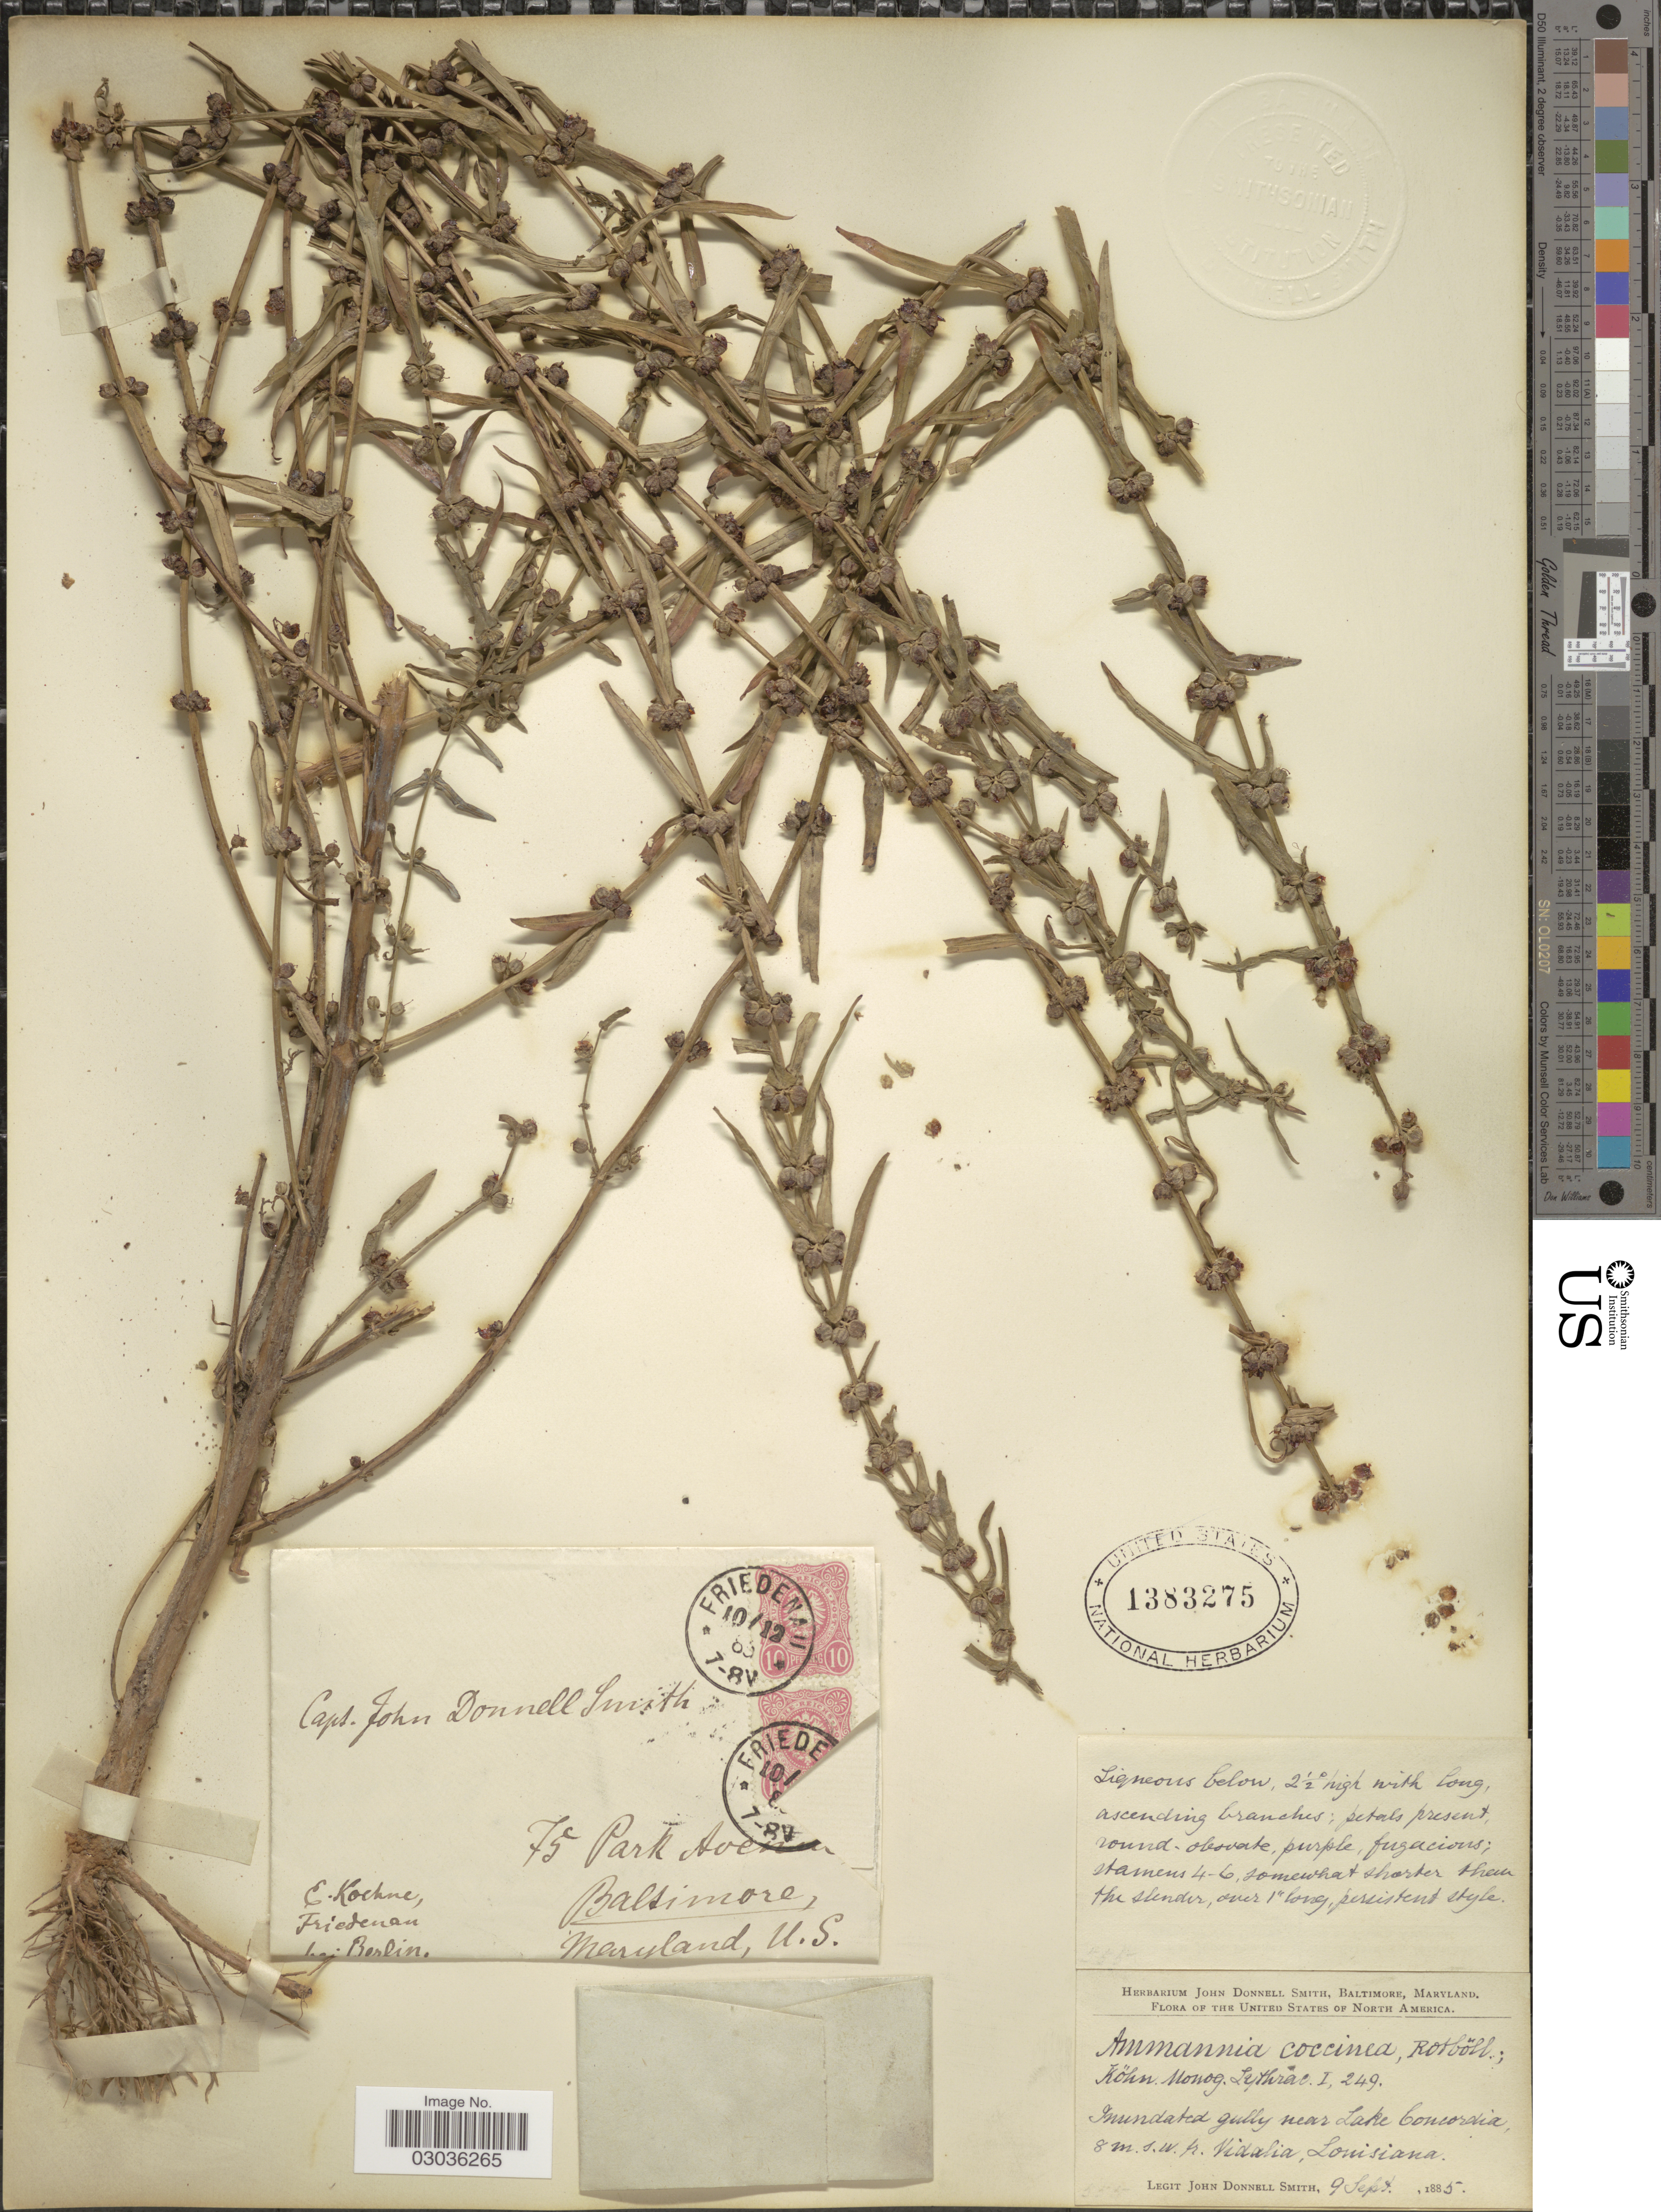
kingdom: Plantae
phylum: Tracheophyta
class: Magnoliopsida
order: Myrtales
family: Lythraceae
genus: Ammannia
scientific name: Ammannia coccinea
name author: Rottb.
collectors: J. Donnell Smith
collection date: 1885-09-09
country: United States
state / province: Louisiana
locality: Inundated gully near Lake Concordia, 8 m.s.w. fr. Vidalia.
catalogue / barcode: US 1383275